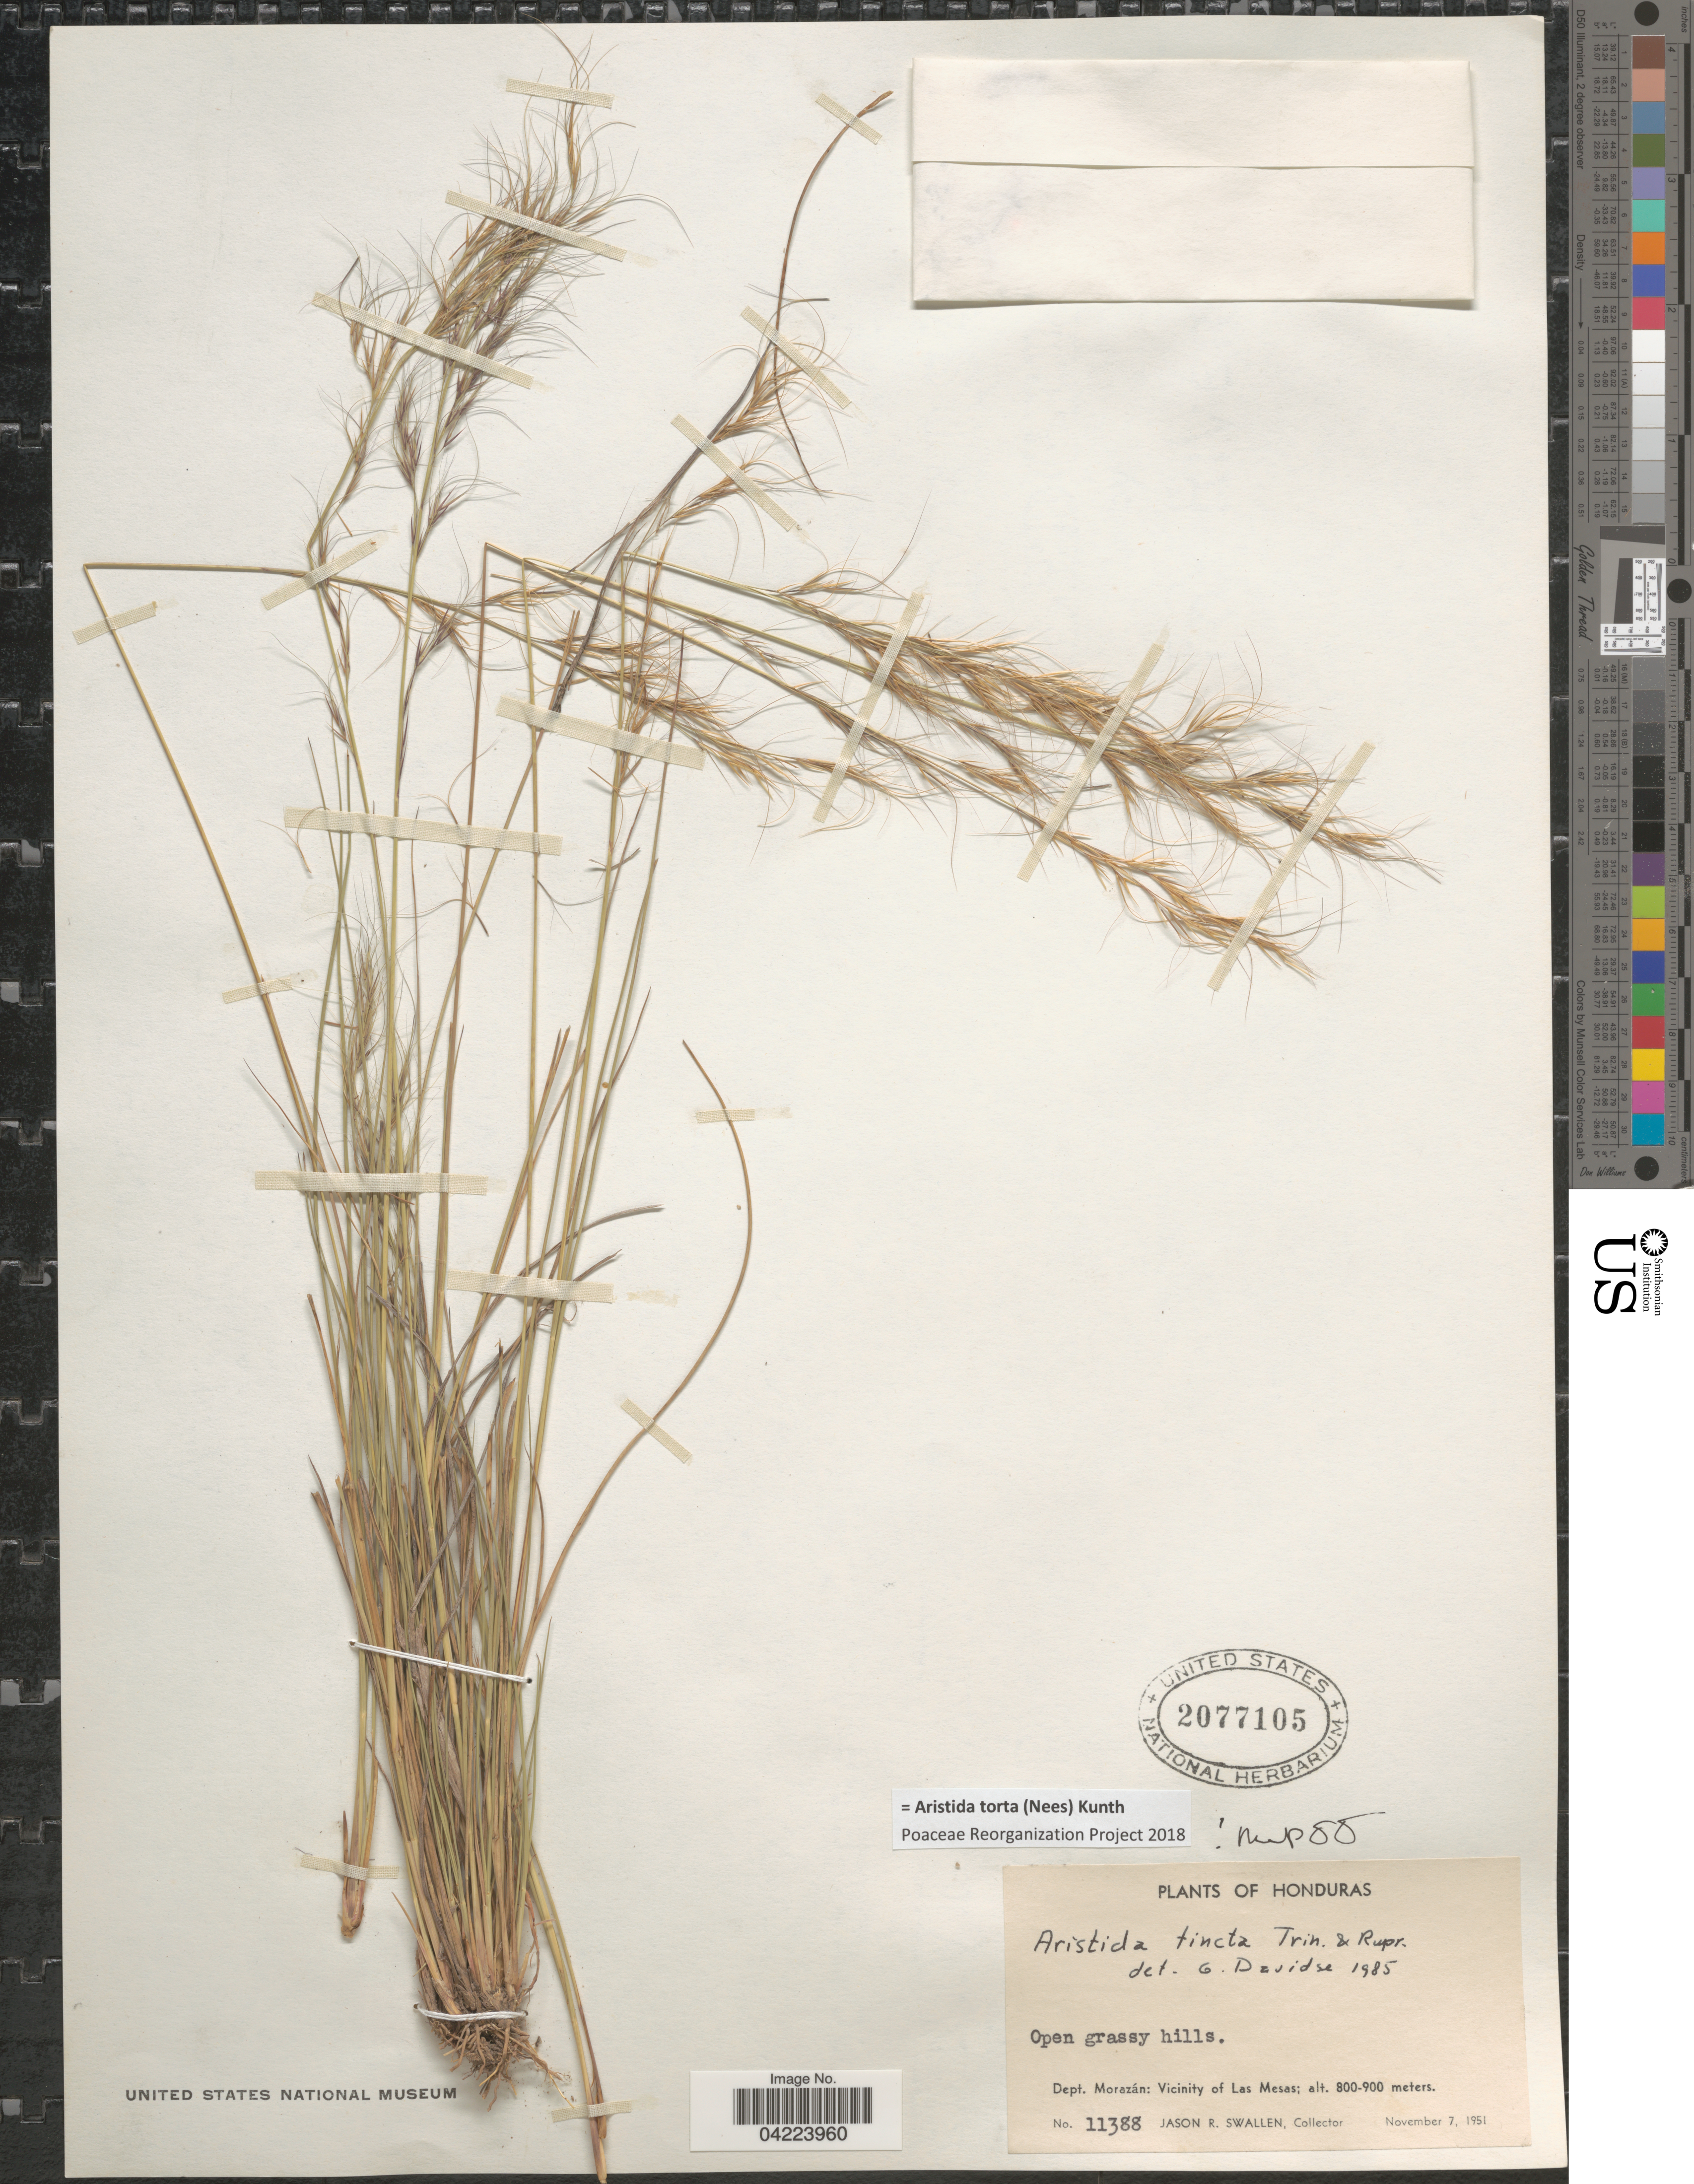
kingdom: Plantae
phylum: Tracheophyta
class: Liliopsida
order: Poales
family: Poaceae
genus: Aristida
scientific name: Aristida torta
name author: (Nees) Kunth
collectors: J. R. Swallen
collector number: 11388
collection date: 1951-11-07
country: Honduras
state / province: Fco. Morazán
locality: Open grassy hills. Dept. Morazán: Vicinity of Las Mesas.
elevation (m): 800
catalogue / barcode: US 2077105